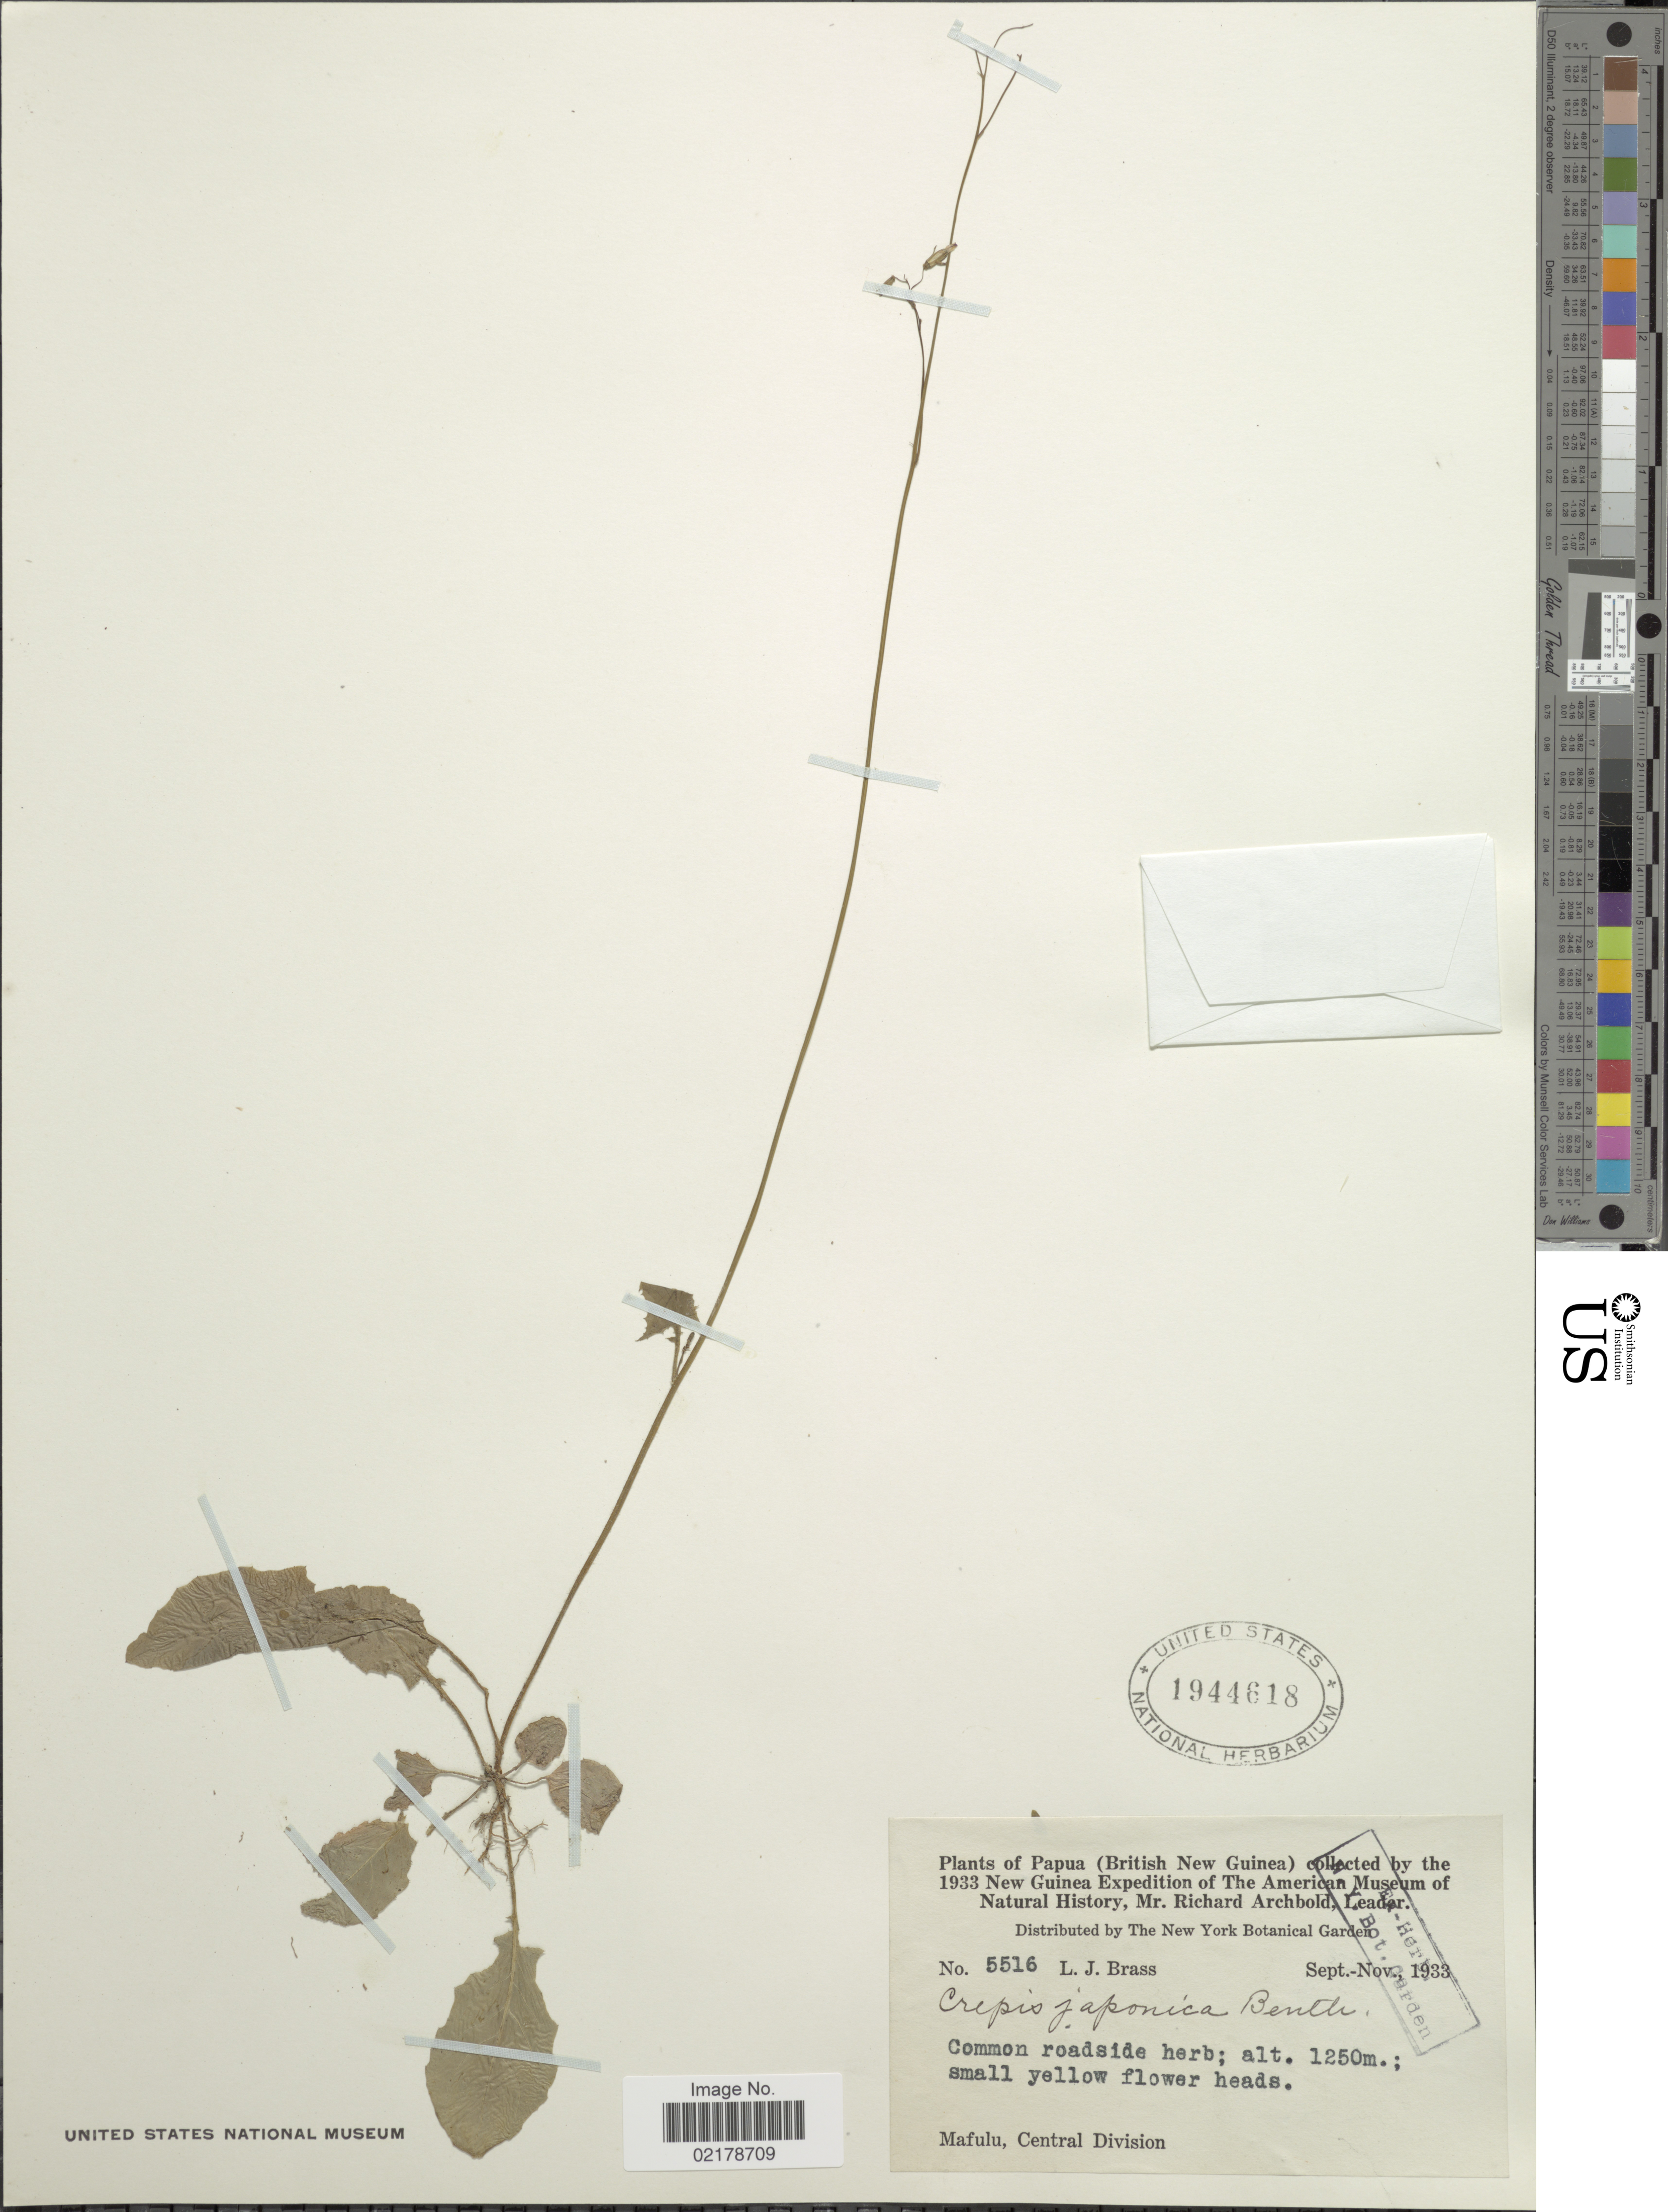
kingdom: Plantae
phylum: Tracheophyta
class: Magnoliopsida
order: Asterales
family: Asteraceae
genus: Youngia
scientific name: Youngia japonica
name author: (L.) DC.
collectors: L. J. Brass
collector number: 5516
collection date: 1933-09/1933-11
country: Papua New Guinea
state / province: Central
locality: Papua (British New Guinea). Mafulu, Central Division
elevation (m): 1250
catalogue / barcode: US 1944618